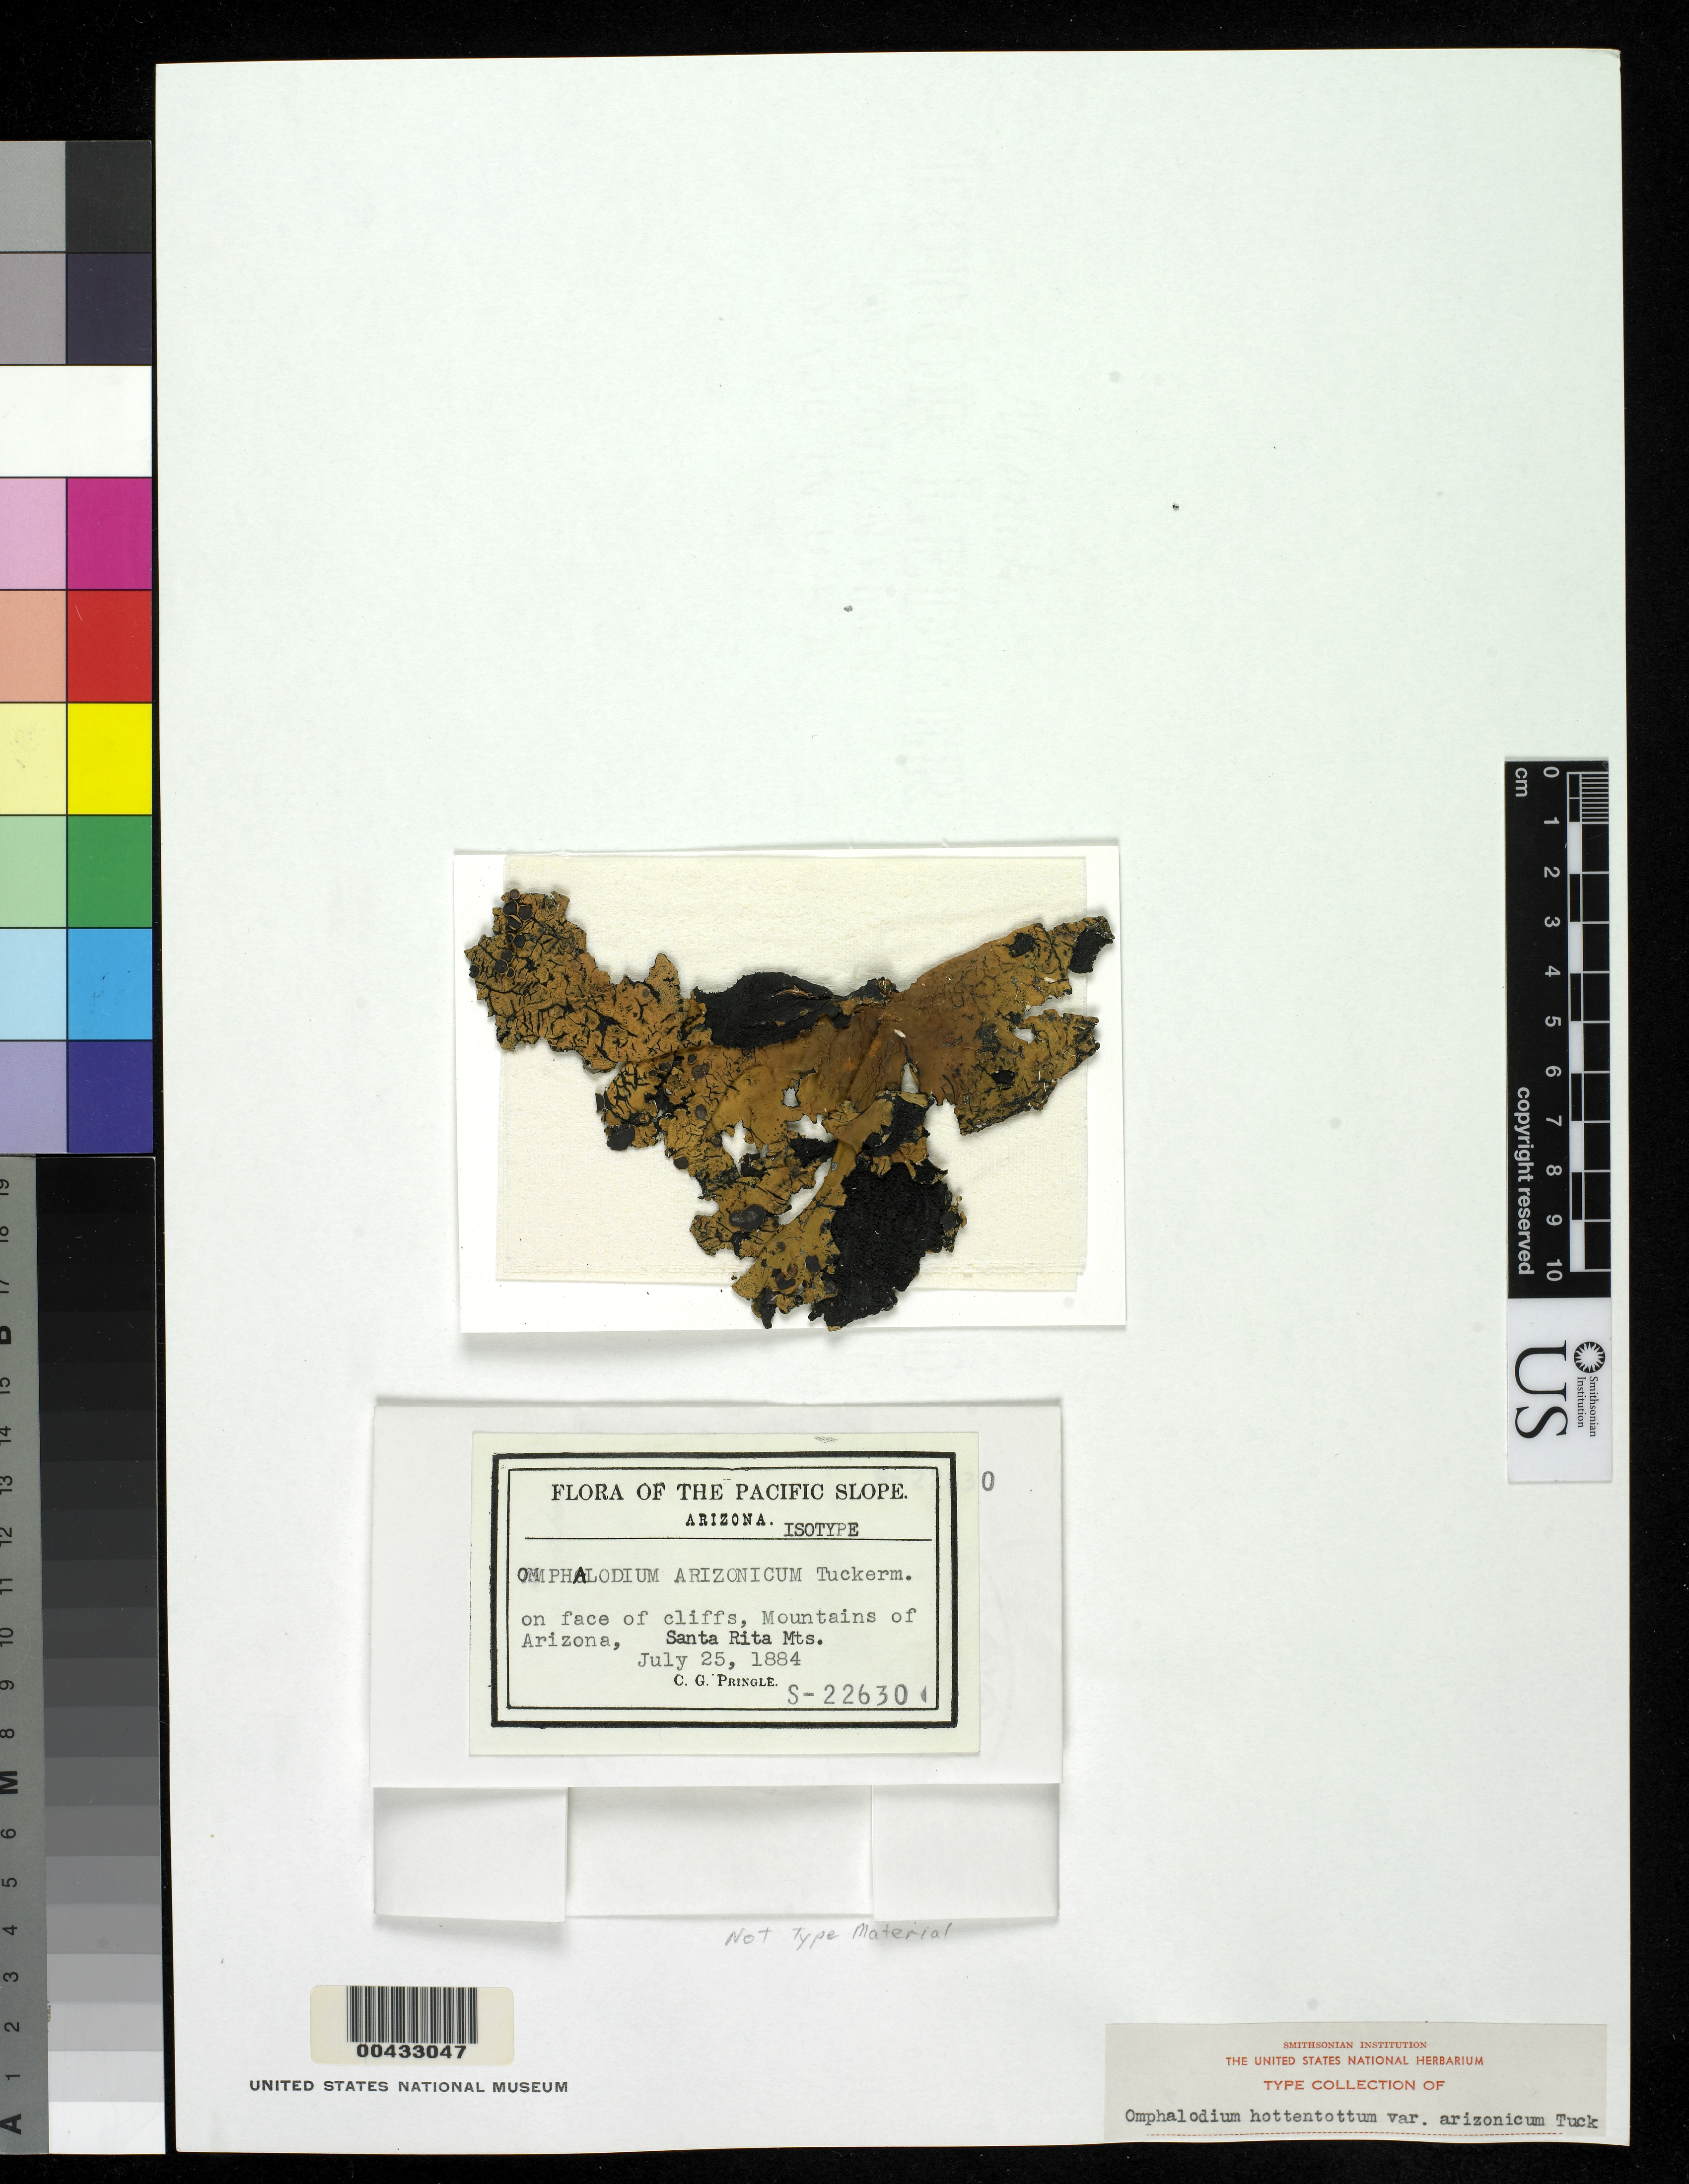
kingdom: Fungi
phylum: Ascomycota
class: Lecanoromycetes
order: Lecanorales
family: Parmeliaceae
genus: Omphalodium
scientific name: Omphalodium arizonicum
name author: (Tuck. ex Willey) Tuck.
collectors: C. G. Pringle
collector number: S-22630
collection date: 1884-07-25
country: United States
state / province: Arizona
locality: Santa Rita Mountains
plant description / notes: Labeled as "type collection" but cannot be type material as collection date is 1884, post-dating publication of name (both Omphalodes hottentottum var. arizonicum Tuck. ex Willey and Omphalodes arizonicum Tuck.)